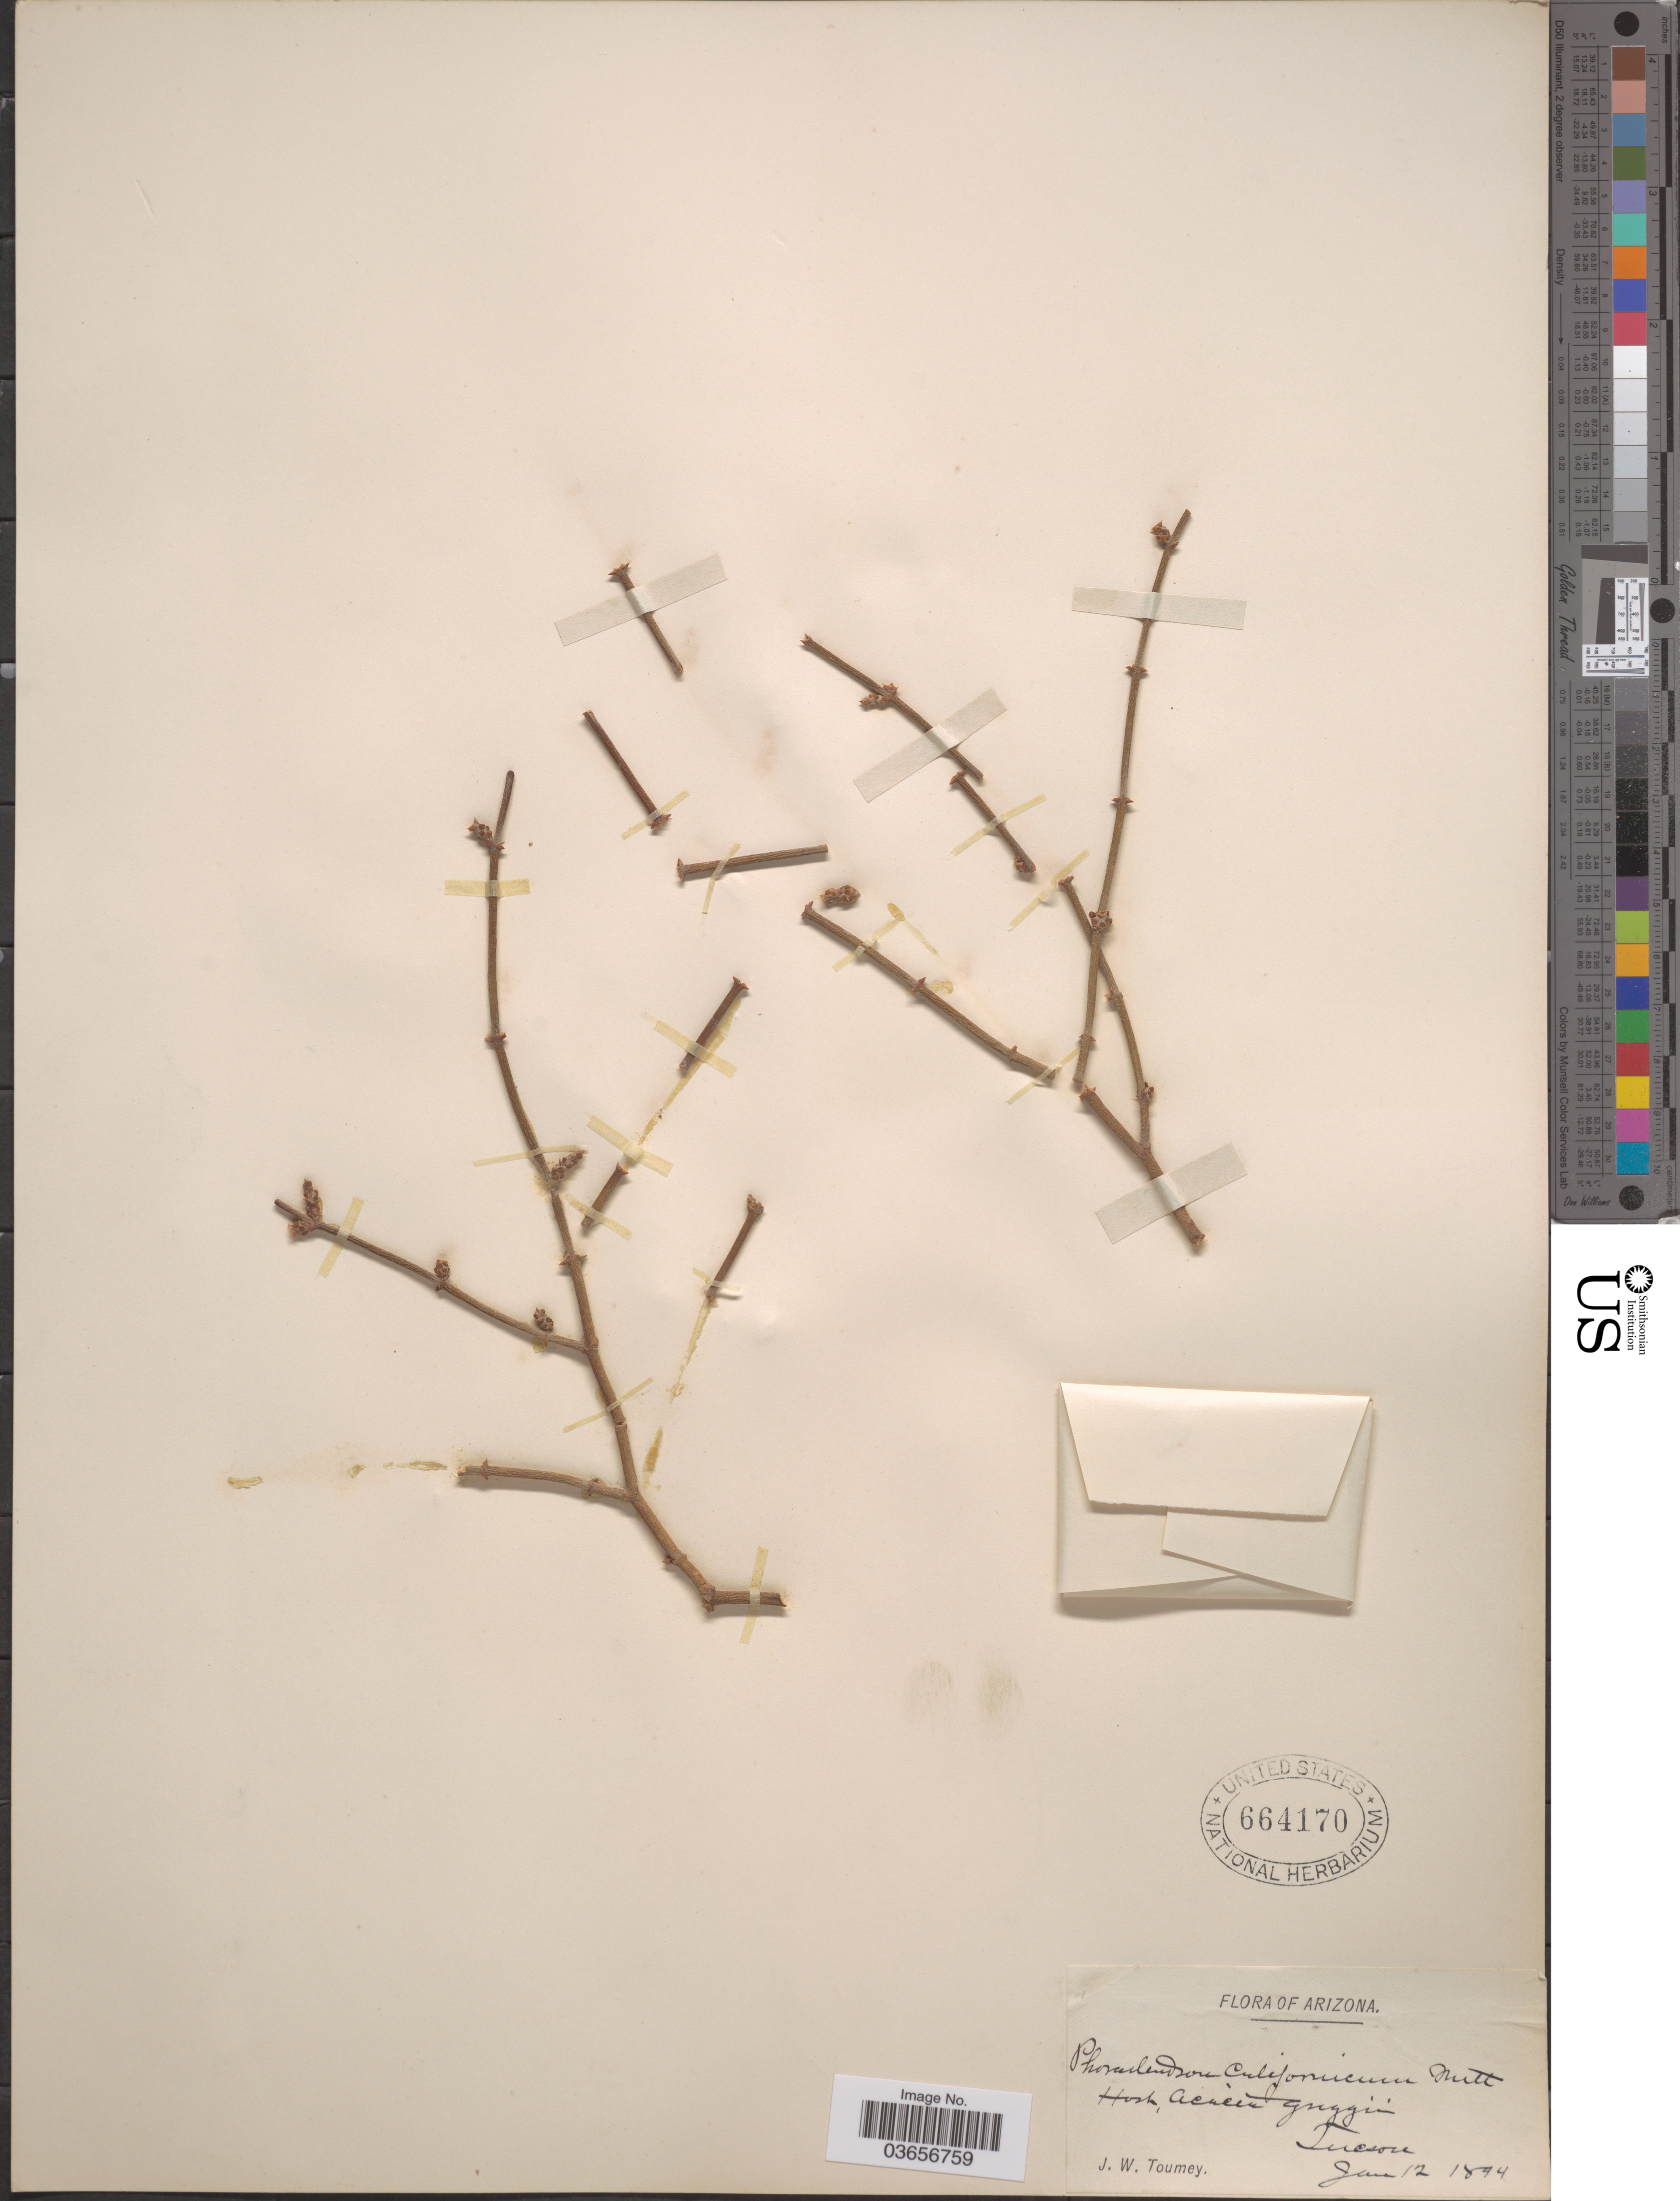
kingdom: Plantae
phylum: Tracheophyta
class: Magnoliopsida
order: Santalales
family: Viscaceae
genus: Phoradendron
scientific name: Phoradendron californicum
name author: Nutt.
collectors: J. W. Toumey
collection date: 1894-01-12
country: United States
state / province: Arizona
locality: Tucson.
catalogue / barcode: US 664170